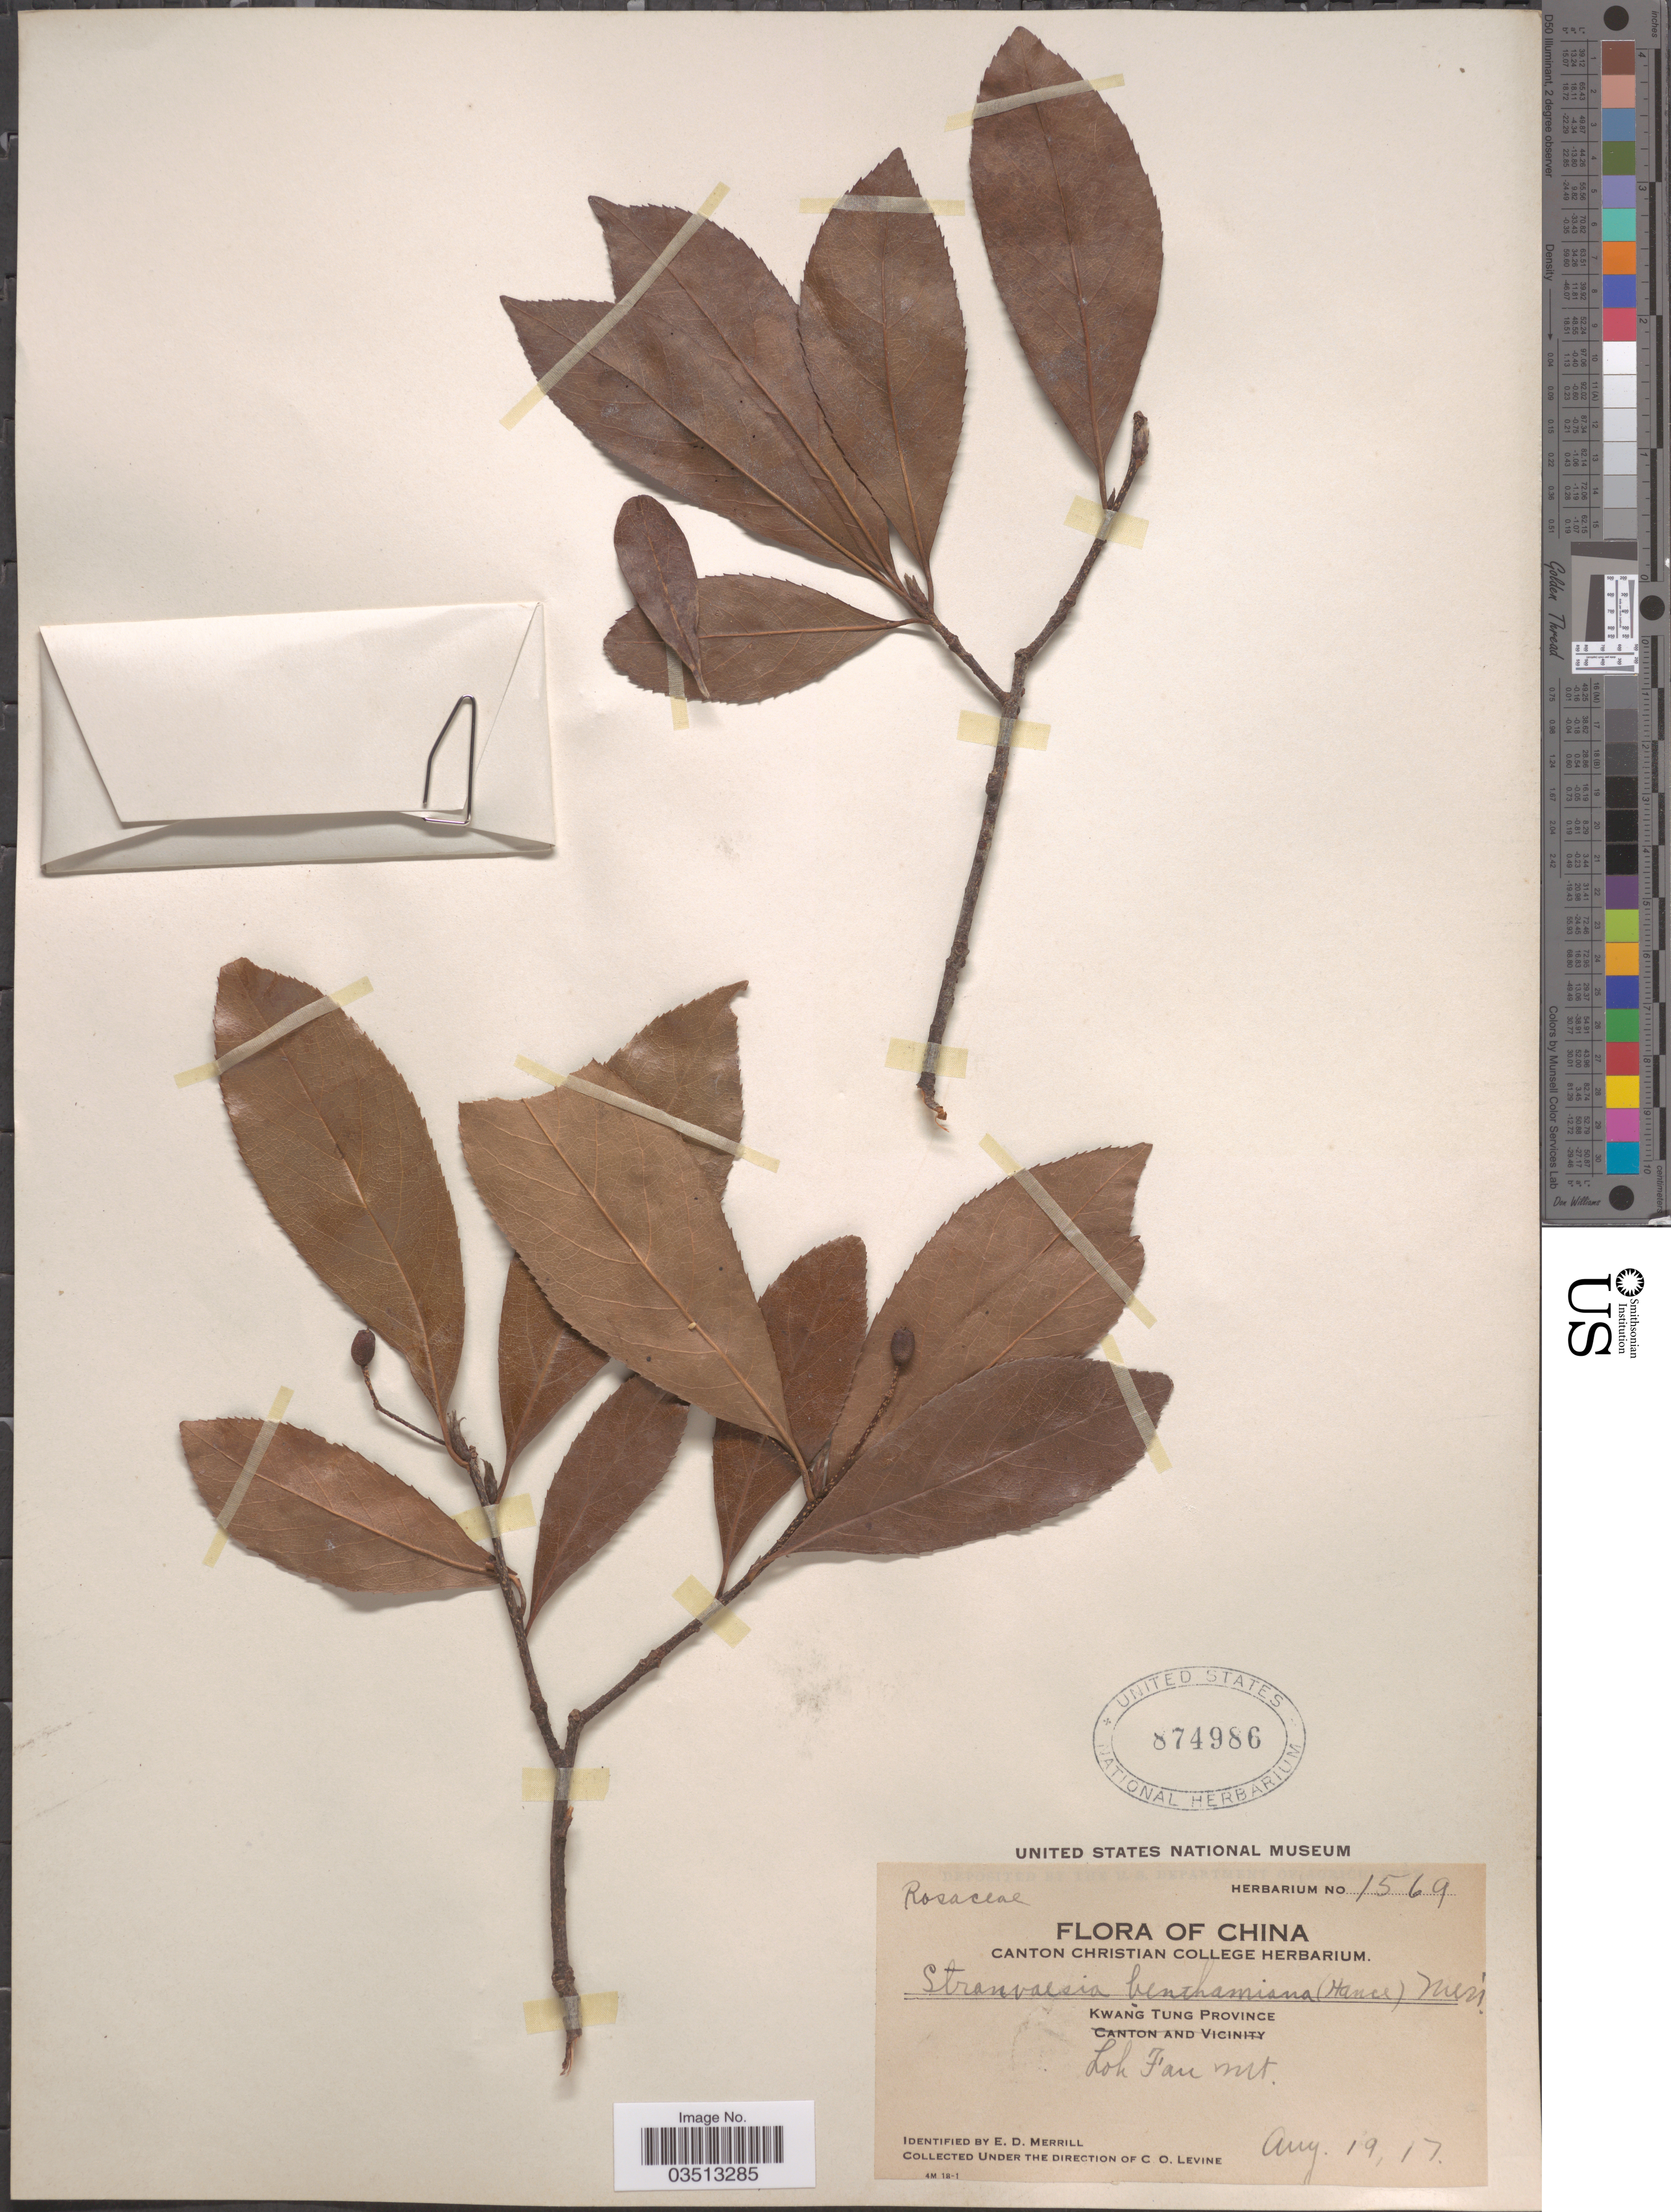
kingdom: Plantae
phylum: Tracheophyta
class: Magnoliopsida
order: Rosales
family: Rosaceae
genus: Stranvaesia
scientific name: Stranvaesia benthamiana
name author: (Hance) Merr.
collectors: C. O. Levine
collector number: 1569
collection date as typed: Transcribed d/m/y: 19/8/17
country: China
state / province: Guangdong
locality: Kwang Tung Province. Lok Fan mt.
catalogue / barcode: US 874986